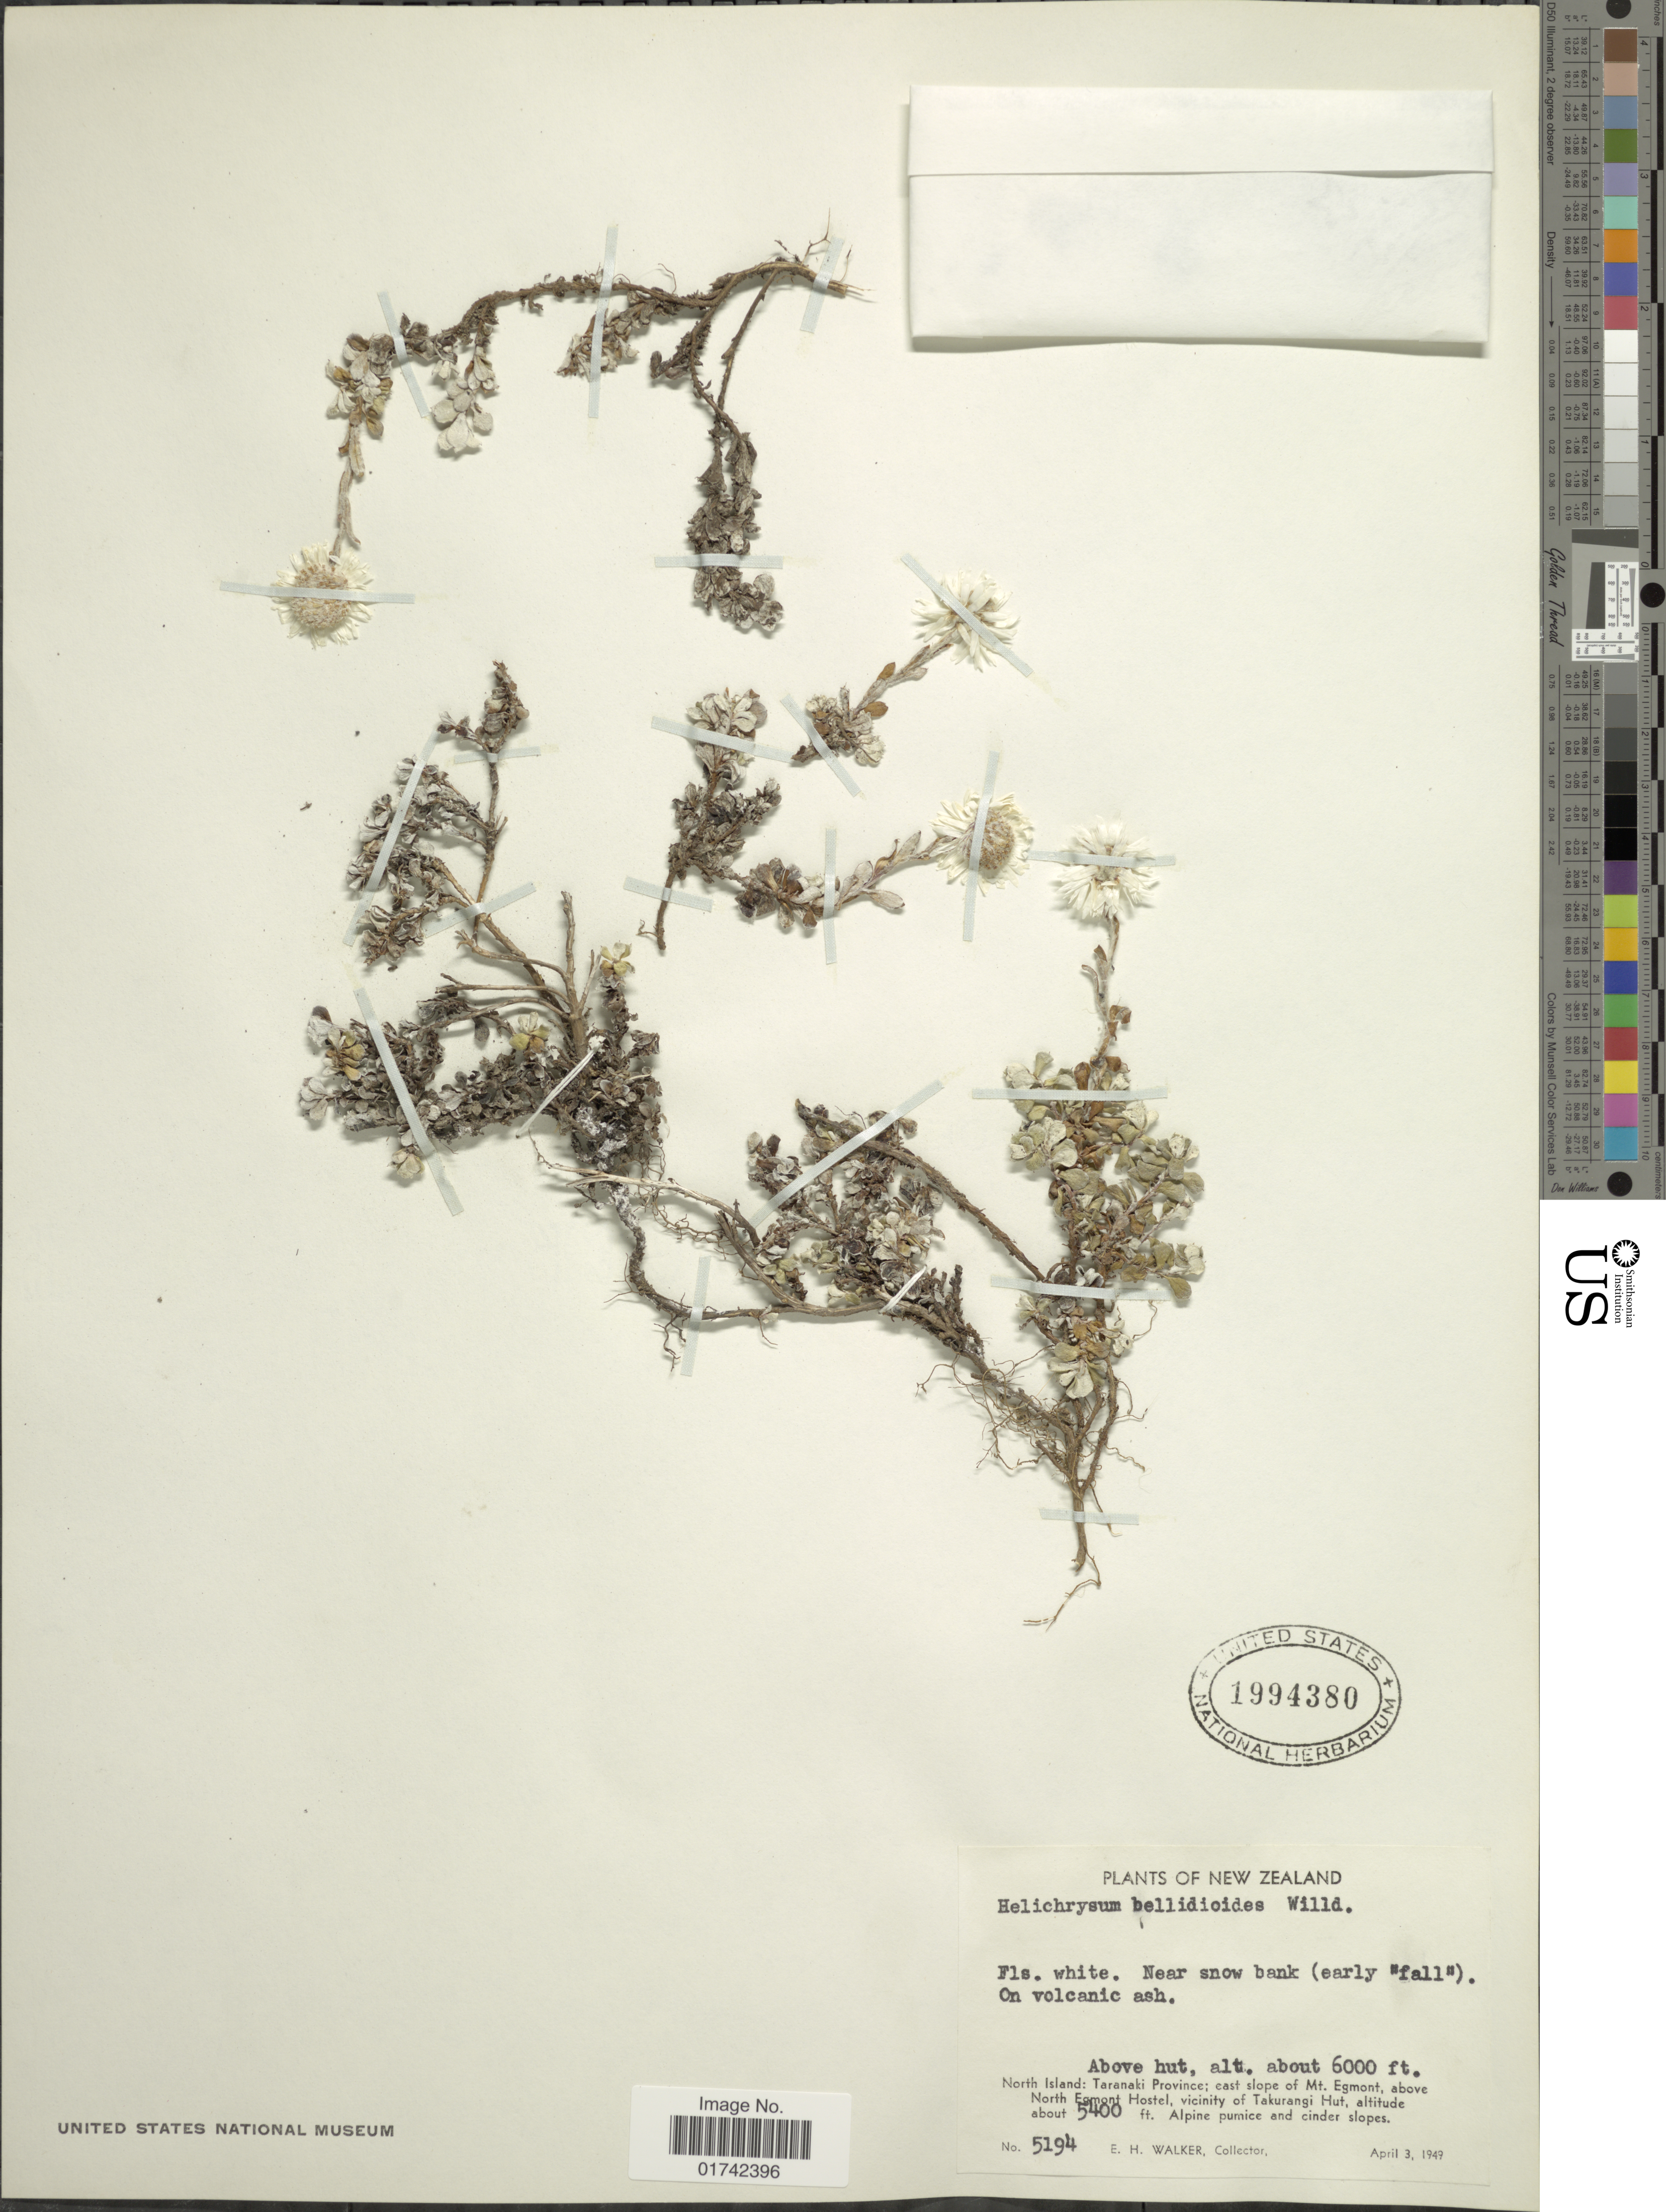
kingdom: Plantae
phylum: Tracheophyta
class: Magnoliopsida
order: Asterales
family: Asteraceae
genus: Helichrysum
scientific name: Helichrysum bellidioides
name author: A. Cunn.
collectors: E. H. Walker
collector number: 5194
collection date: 1949-04-03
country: New Zealand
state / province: Taranaki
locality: North Island, east slope of Mt. Egmont, above North Egmont Hostel, vicinity of Takurangi Hut, Alpine purnice and cinder slopes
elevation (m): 1646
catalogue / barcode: US 1994380